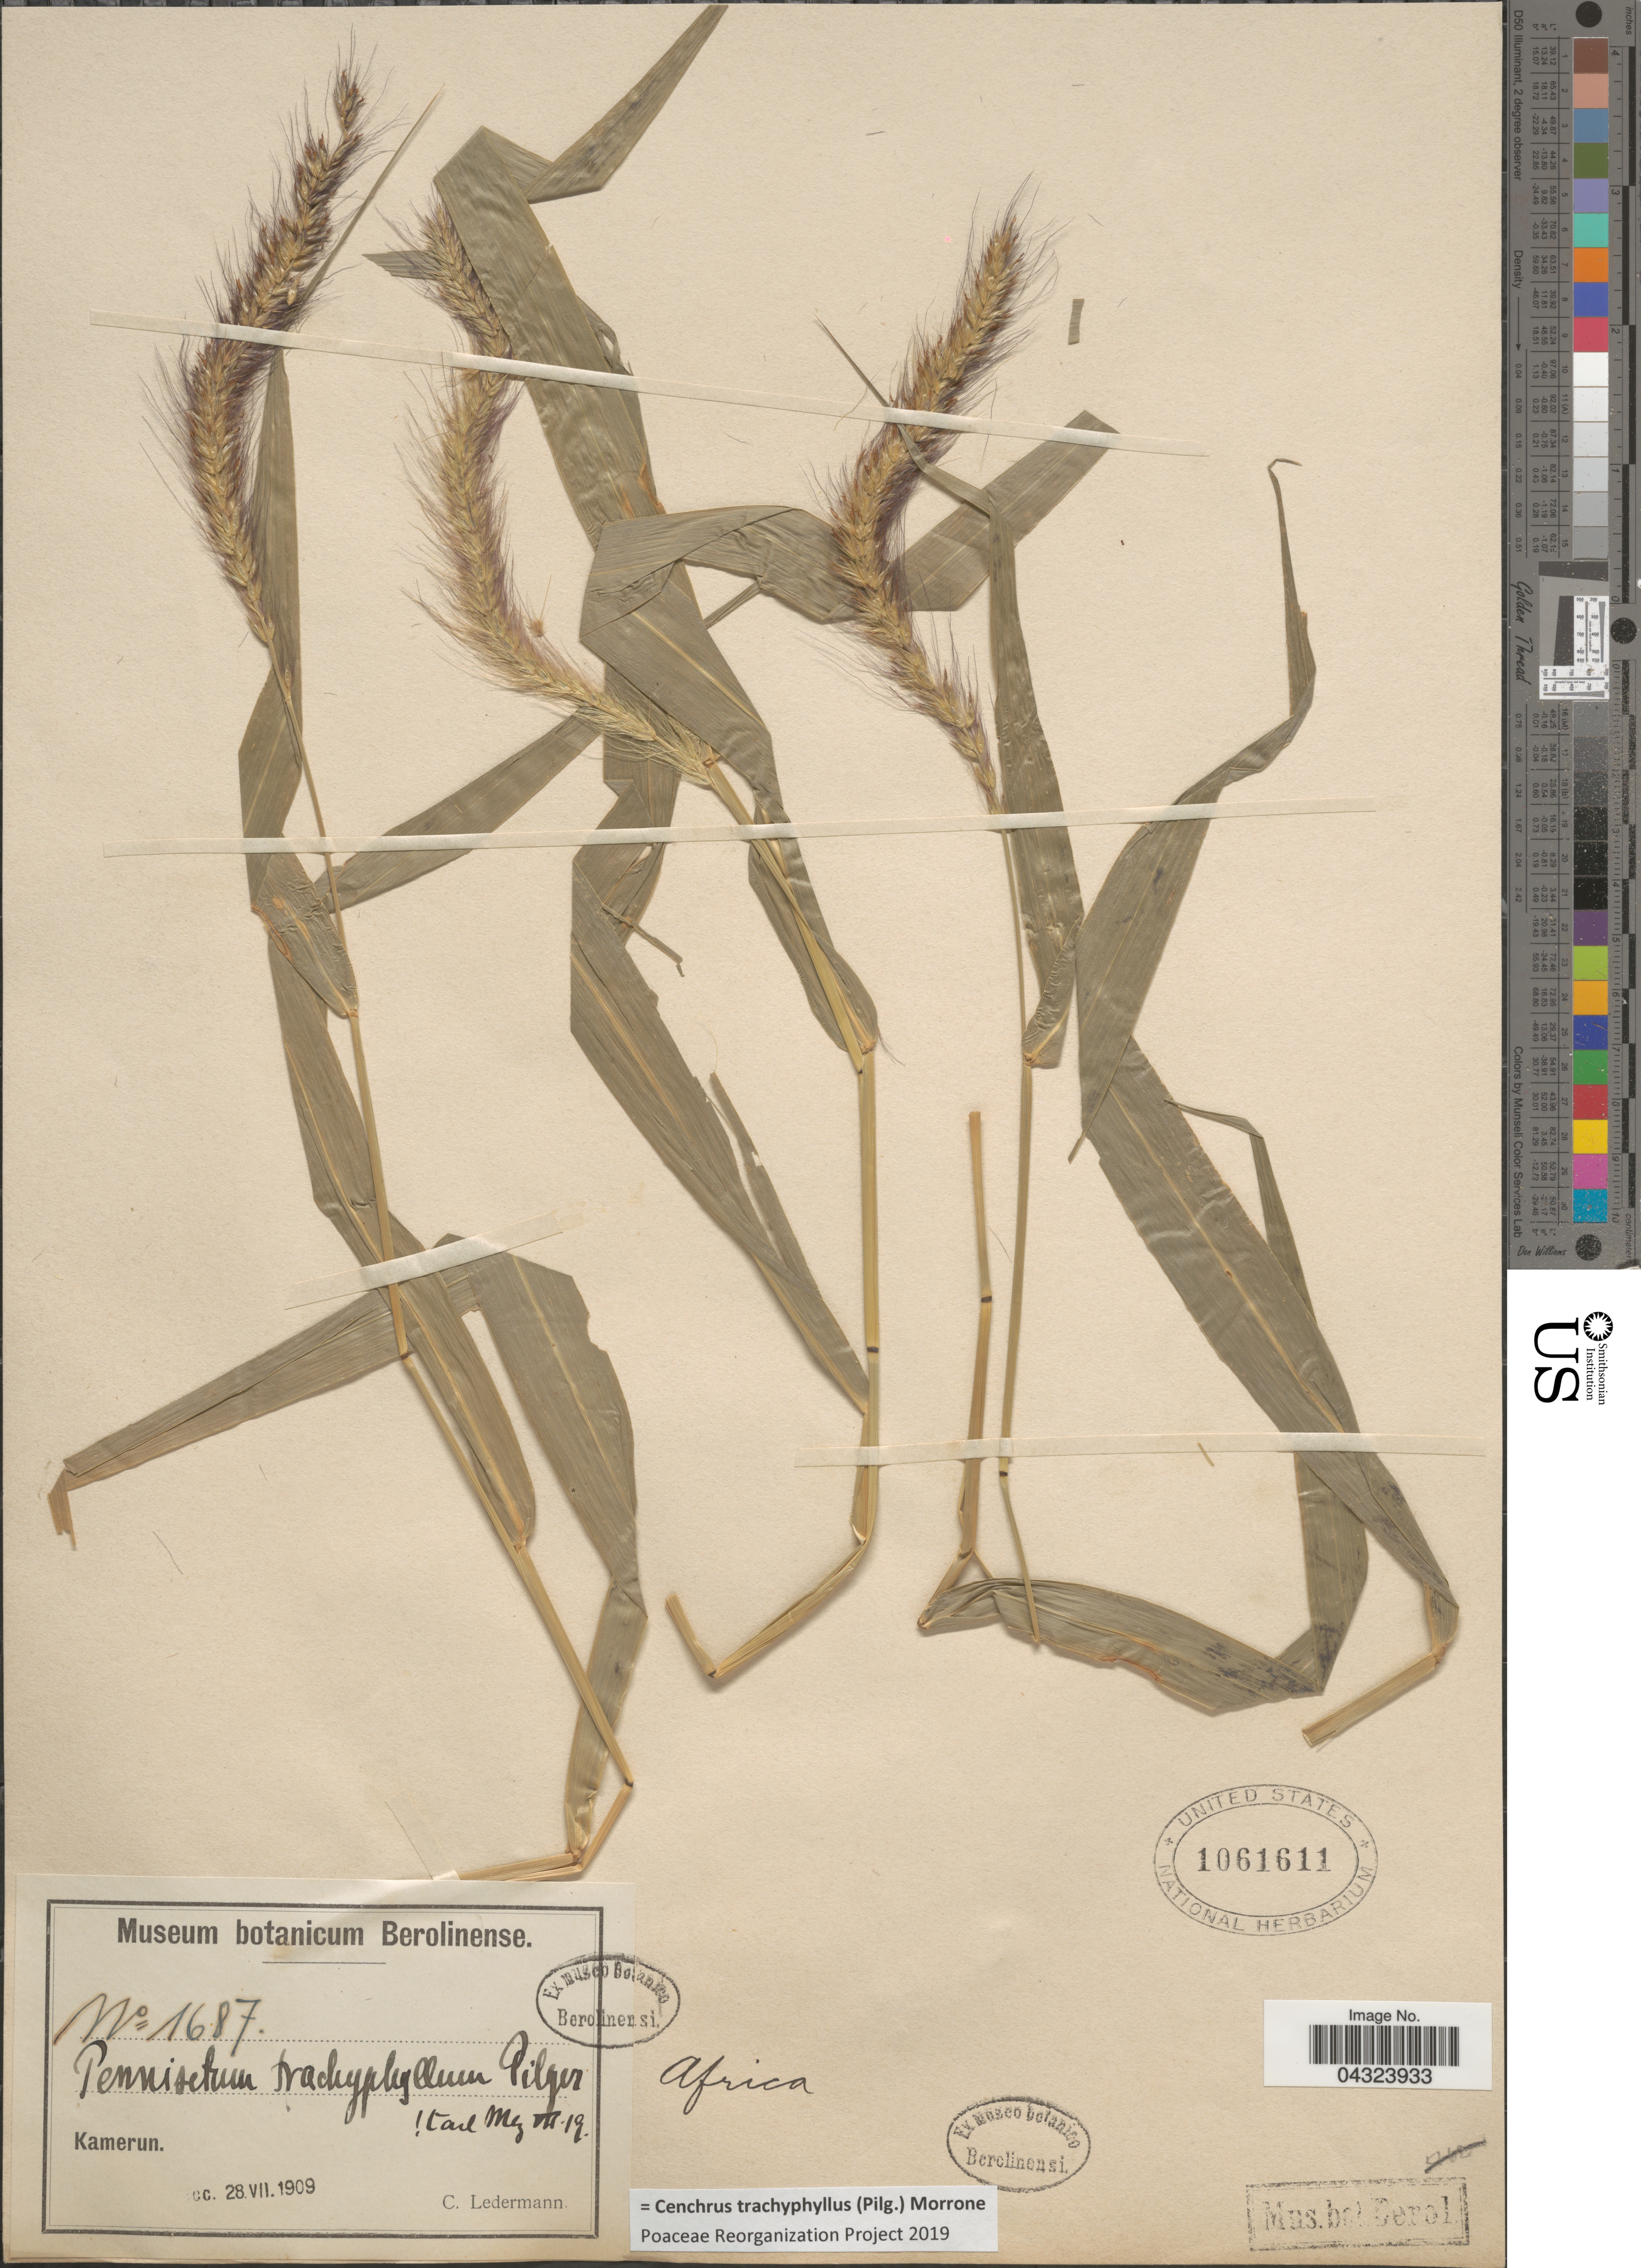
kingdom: Plantae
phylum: Tracheophyta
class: Liliopsida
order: Poales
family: Poaceae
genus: Cenchrus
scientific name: Cenchrus trachyphyllus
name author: (Pilg.) Morrone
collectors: C. Ledermann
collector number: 1687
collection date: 1909-07-28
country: Cameroon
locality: Kamerun.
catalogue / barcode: US 1061611